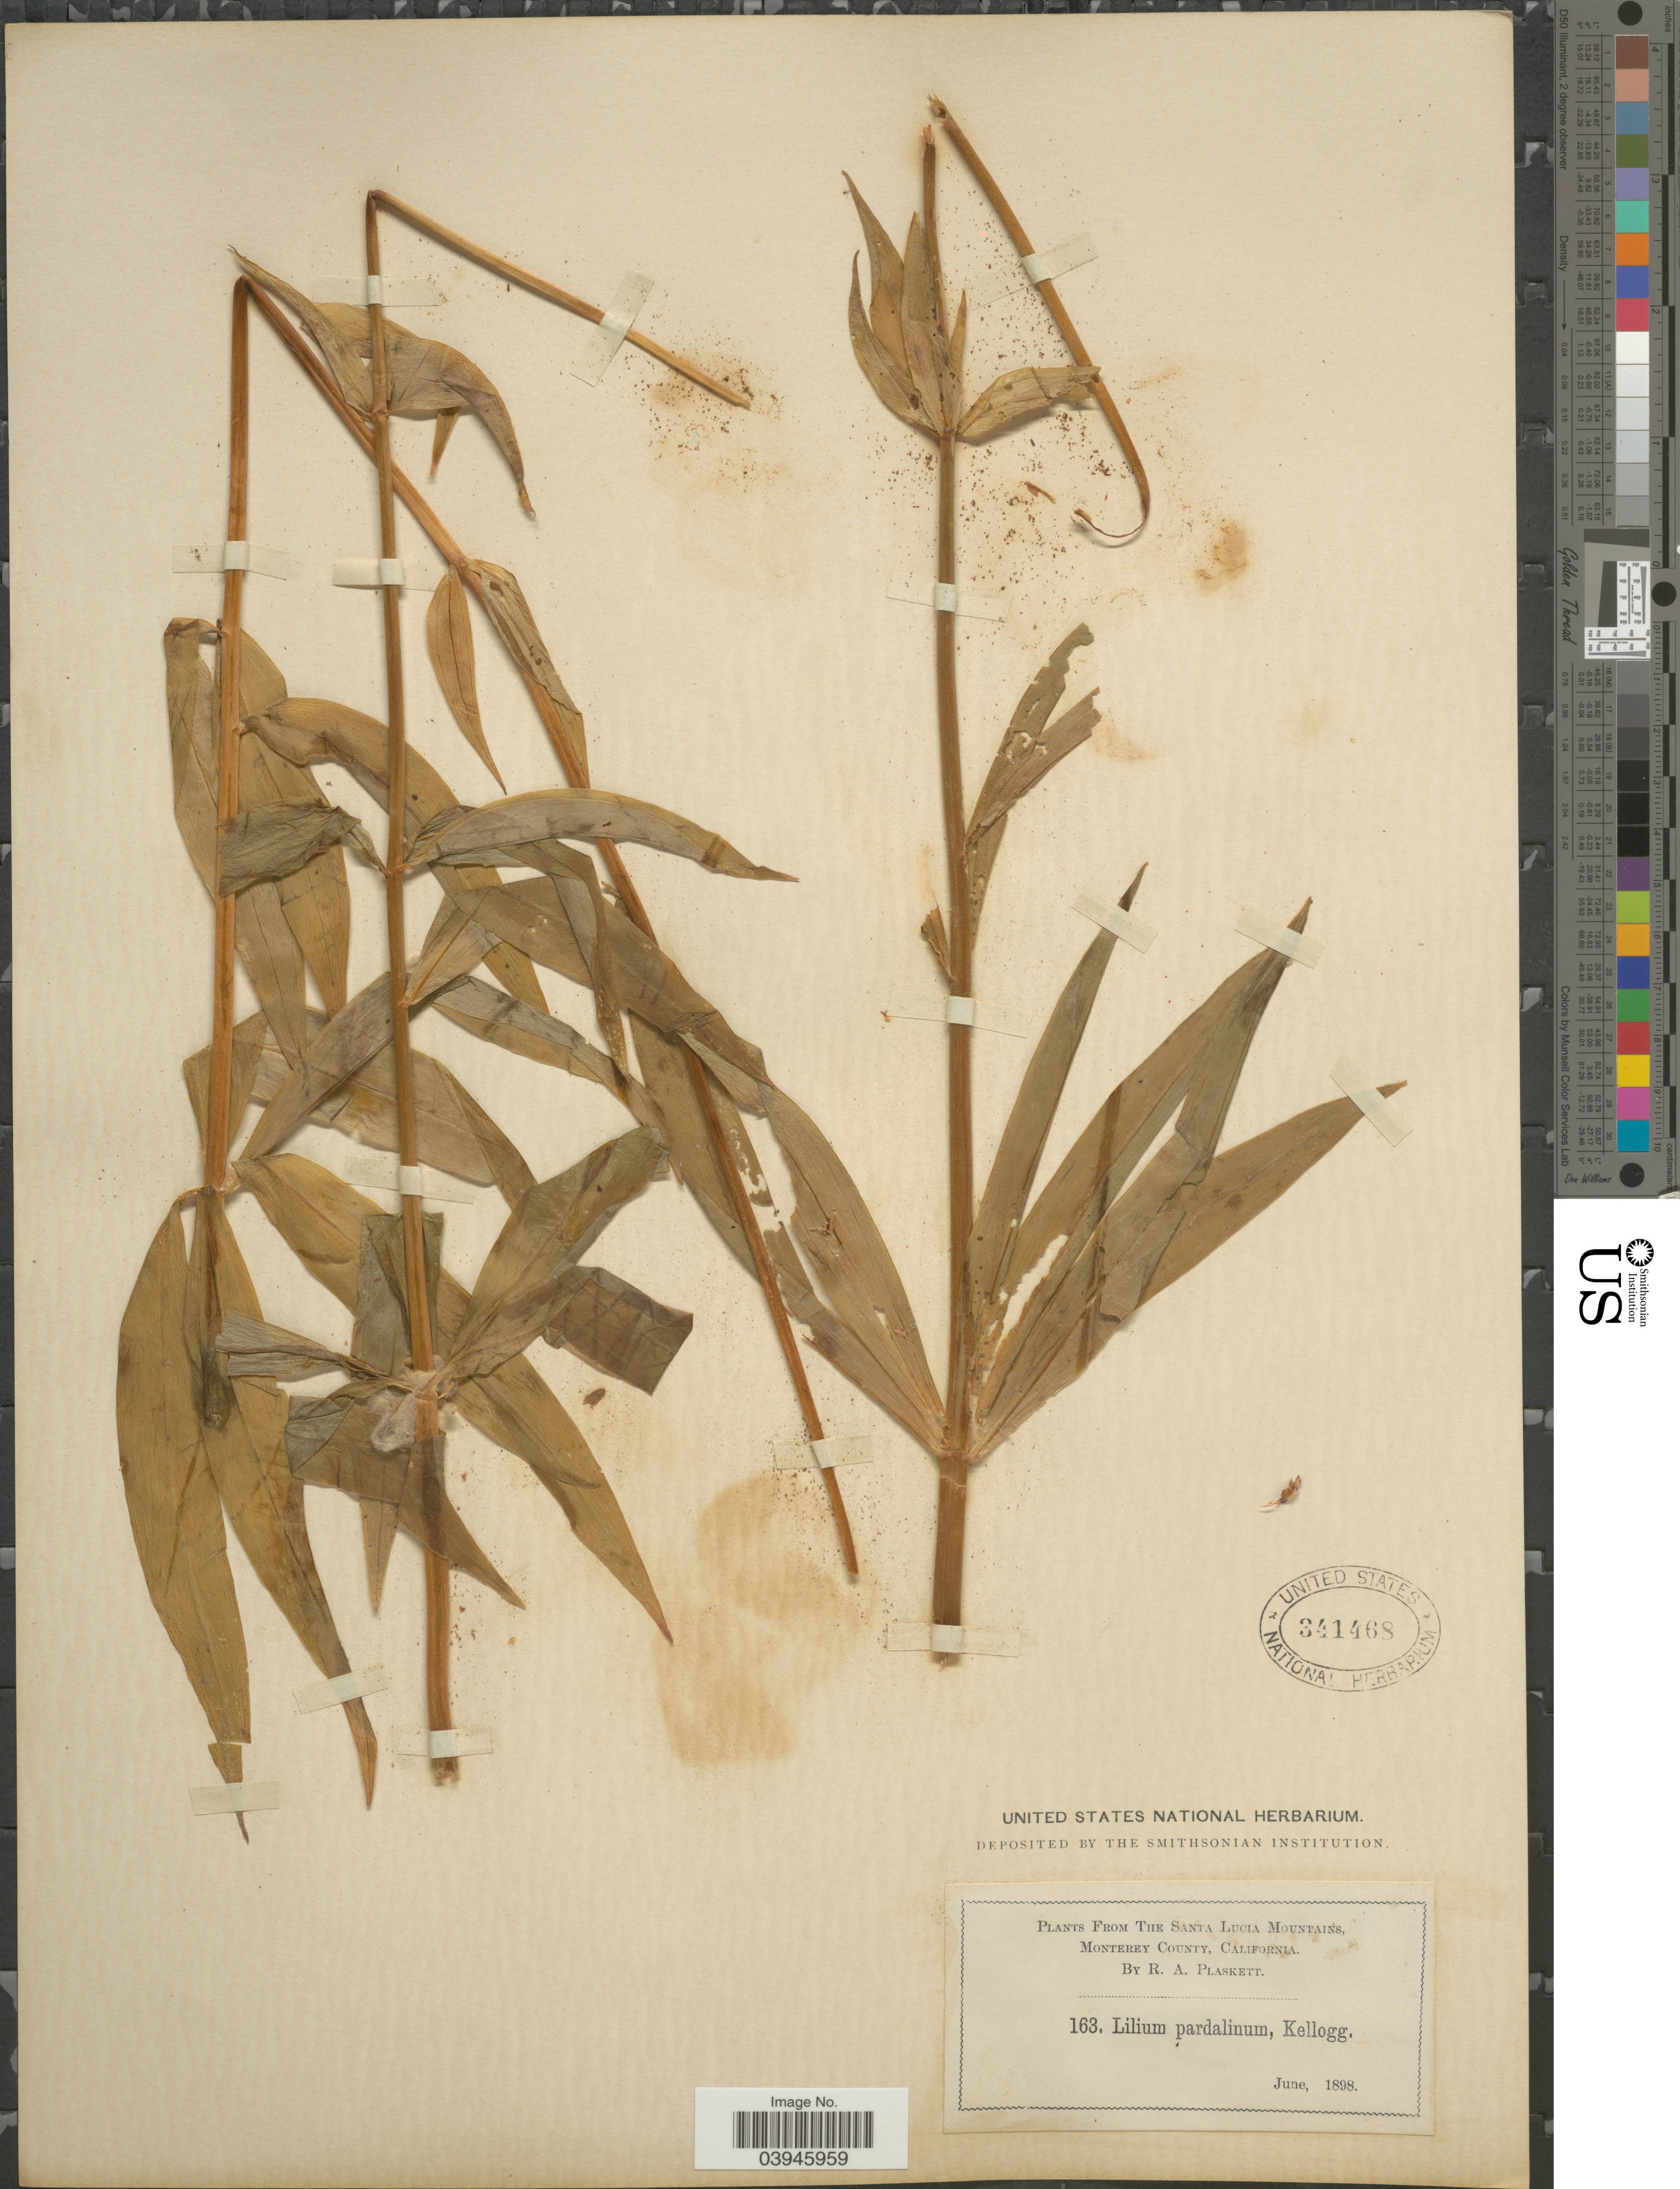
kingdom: Plantae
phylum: Tracheophyta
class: Liliopsida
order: Liliales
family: Liliaceae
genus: Lilium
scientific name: Lilium pardalinum subsp. pardalinum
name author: Kellogg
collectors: R. Plaskett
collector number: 163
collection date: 1898-06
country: United States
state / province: California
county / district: Monterey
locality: The Santa Lucia Mountains, Monterey County.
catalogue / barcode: US 341468